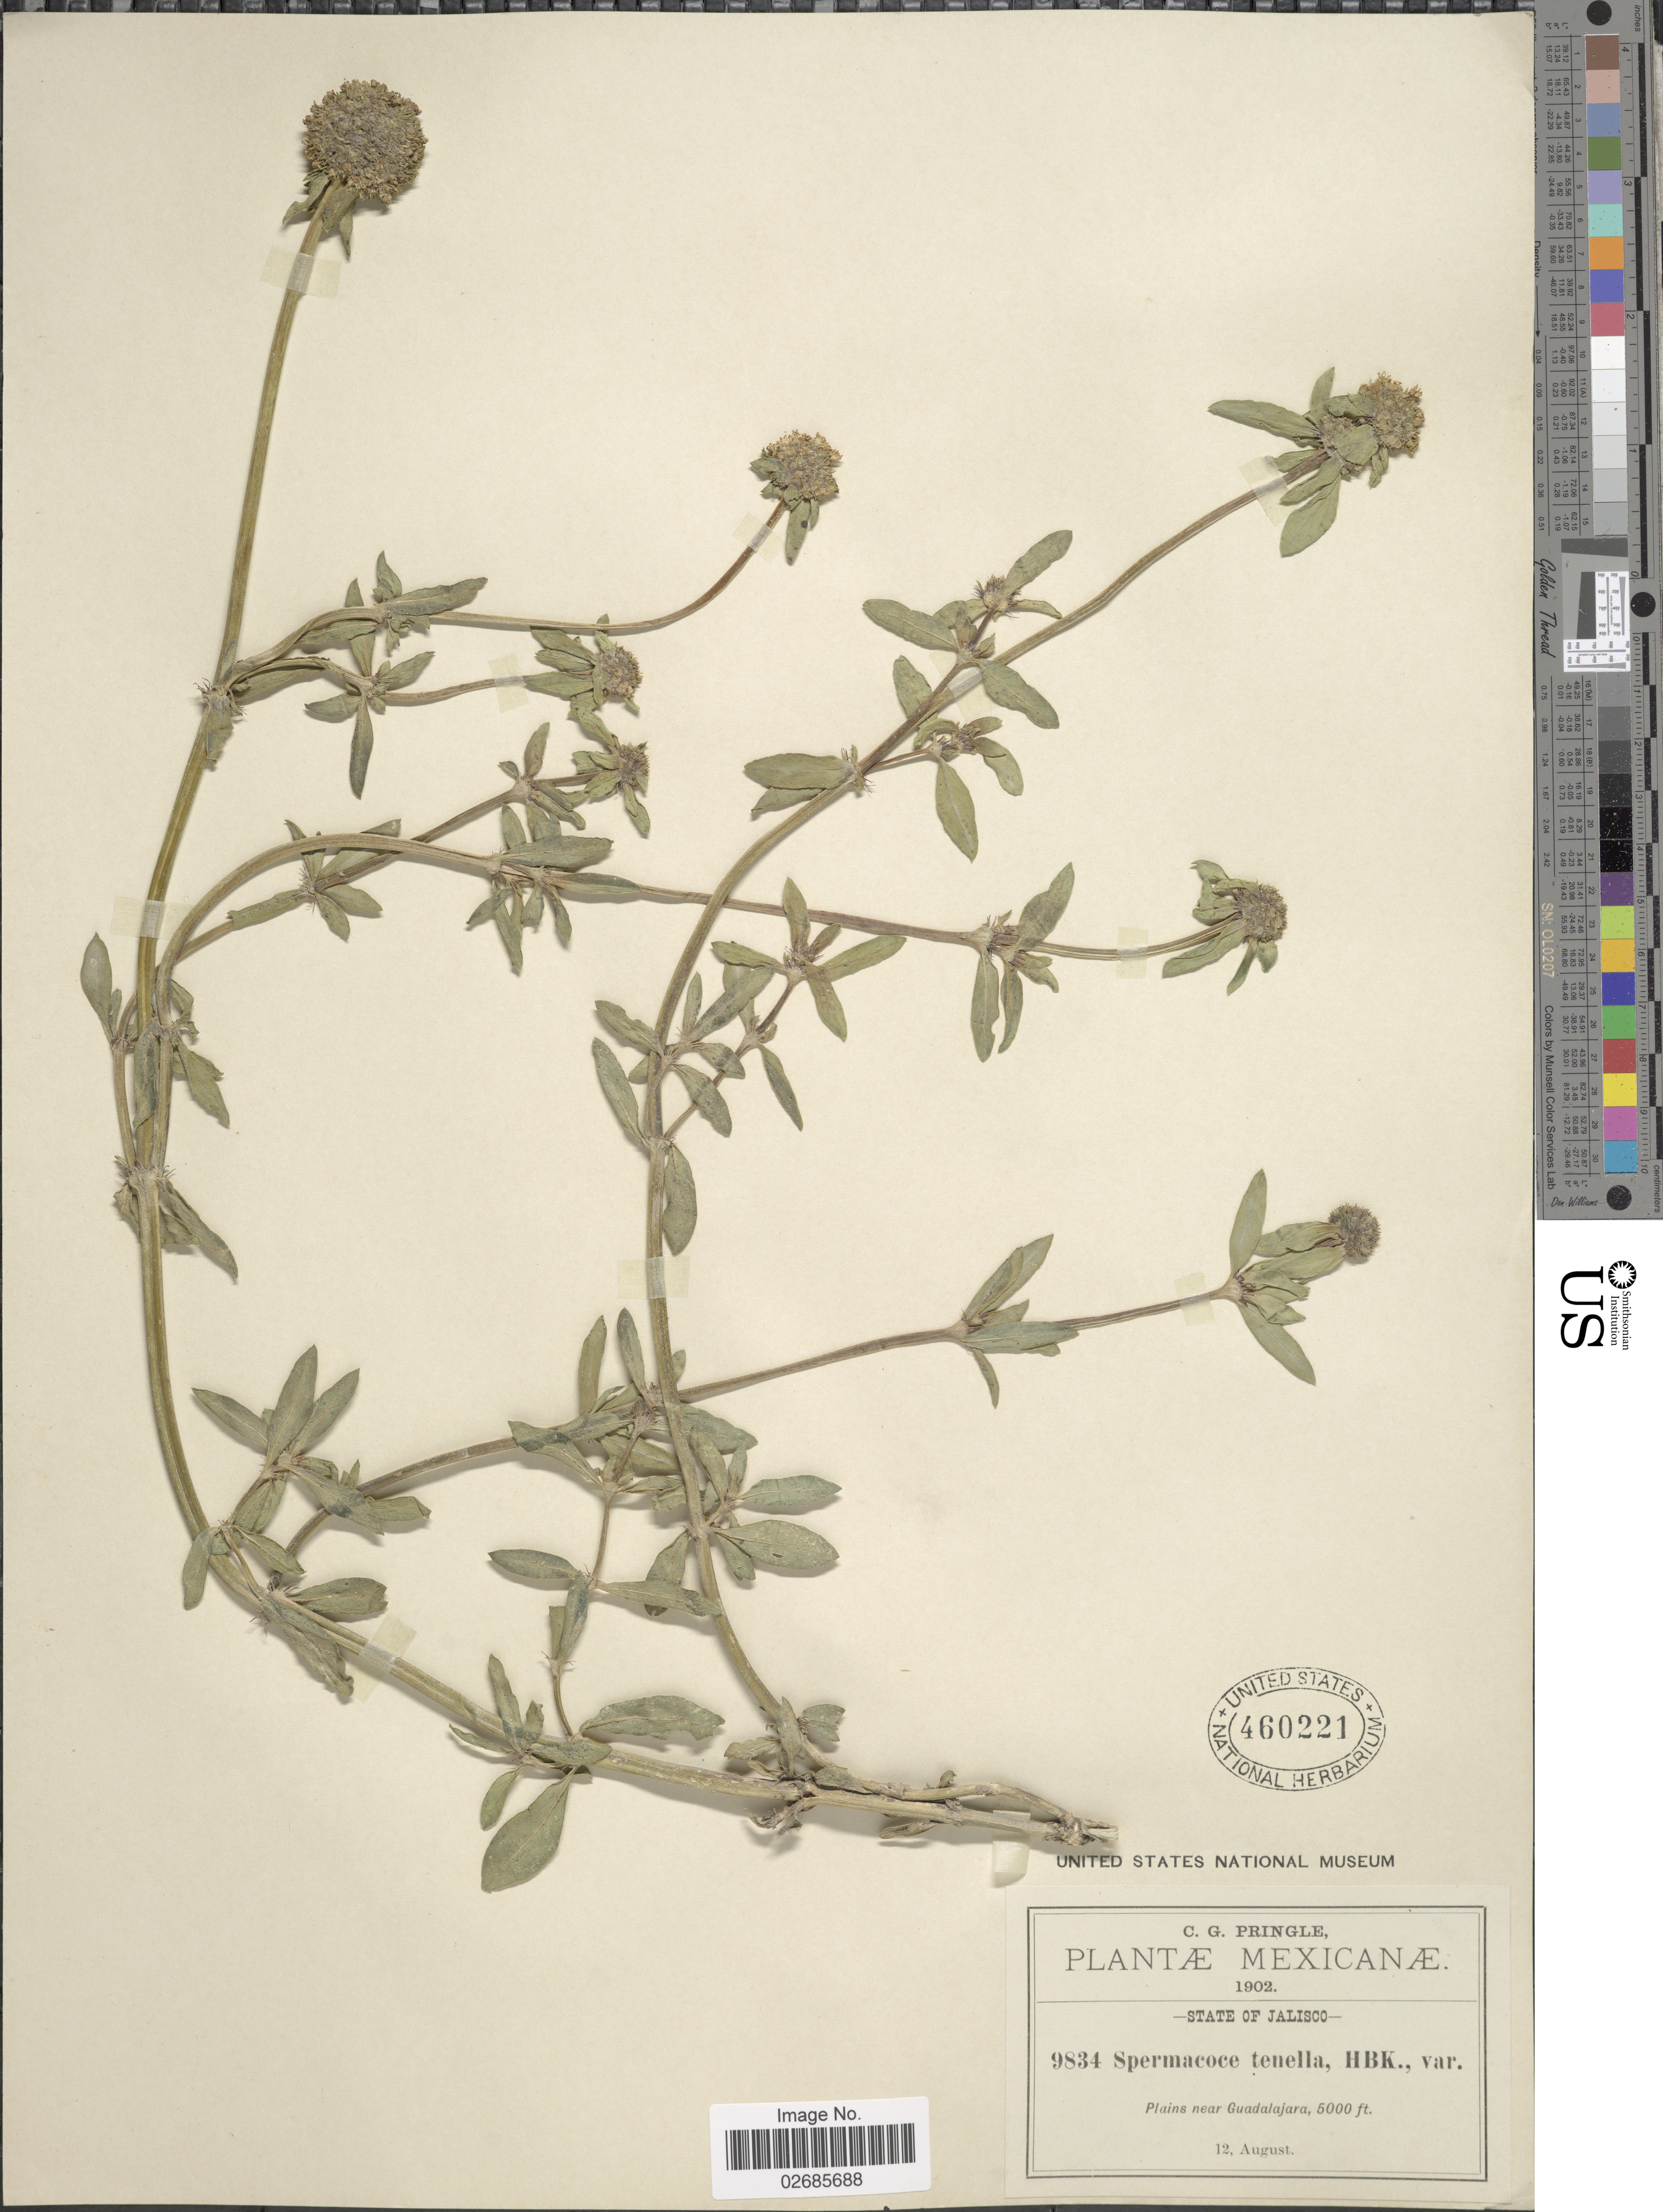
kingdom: Plantae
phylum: Tracheophyta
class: Magnoliopsida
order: Gentianales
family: Rubiaceae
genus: Borreria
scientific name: Borreria suaveolens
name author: G. Mey.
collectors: C. G. Pringle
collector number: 9834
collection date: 1902-08-12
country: Mexico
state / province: Jalisco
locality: Plains of Guadalajara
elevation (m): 1524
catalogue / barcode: US 460221